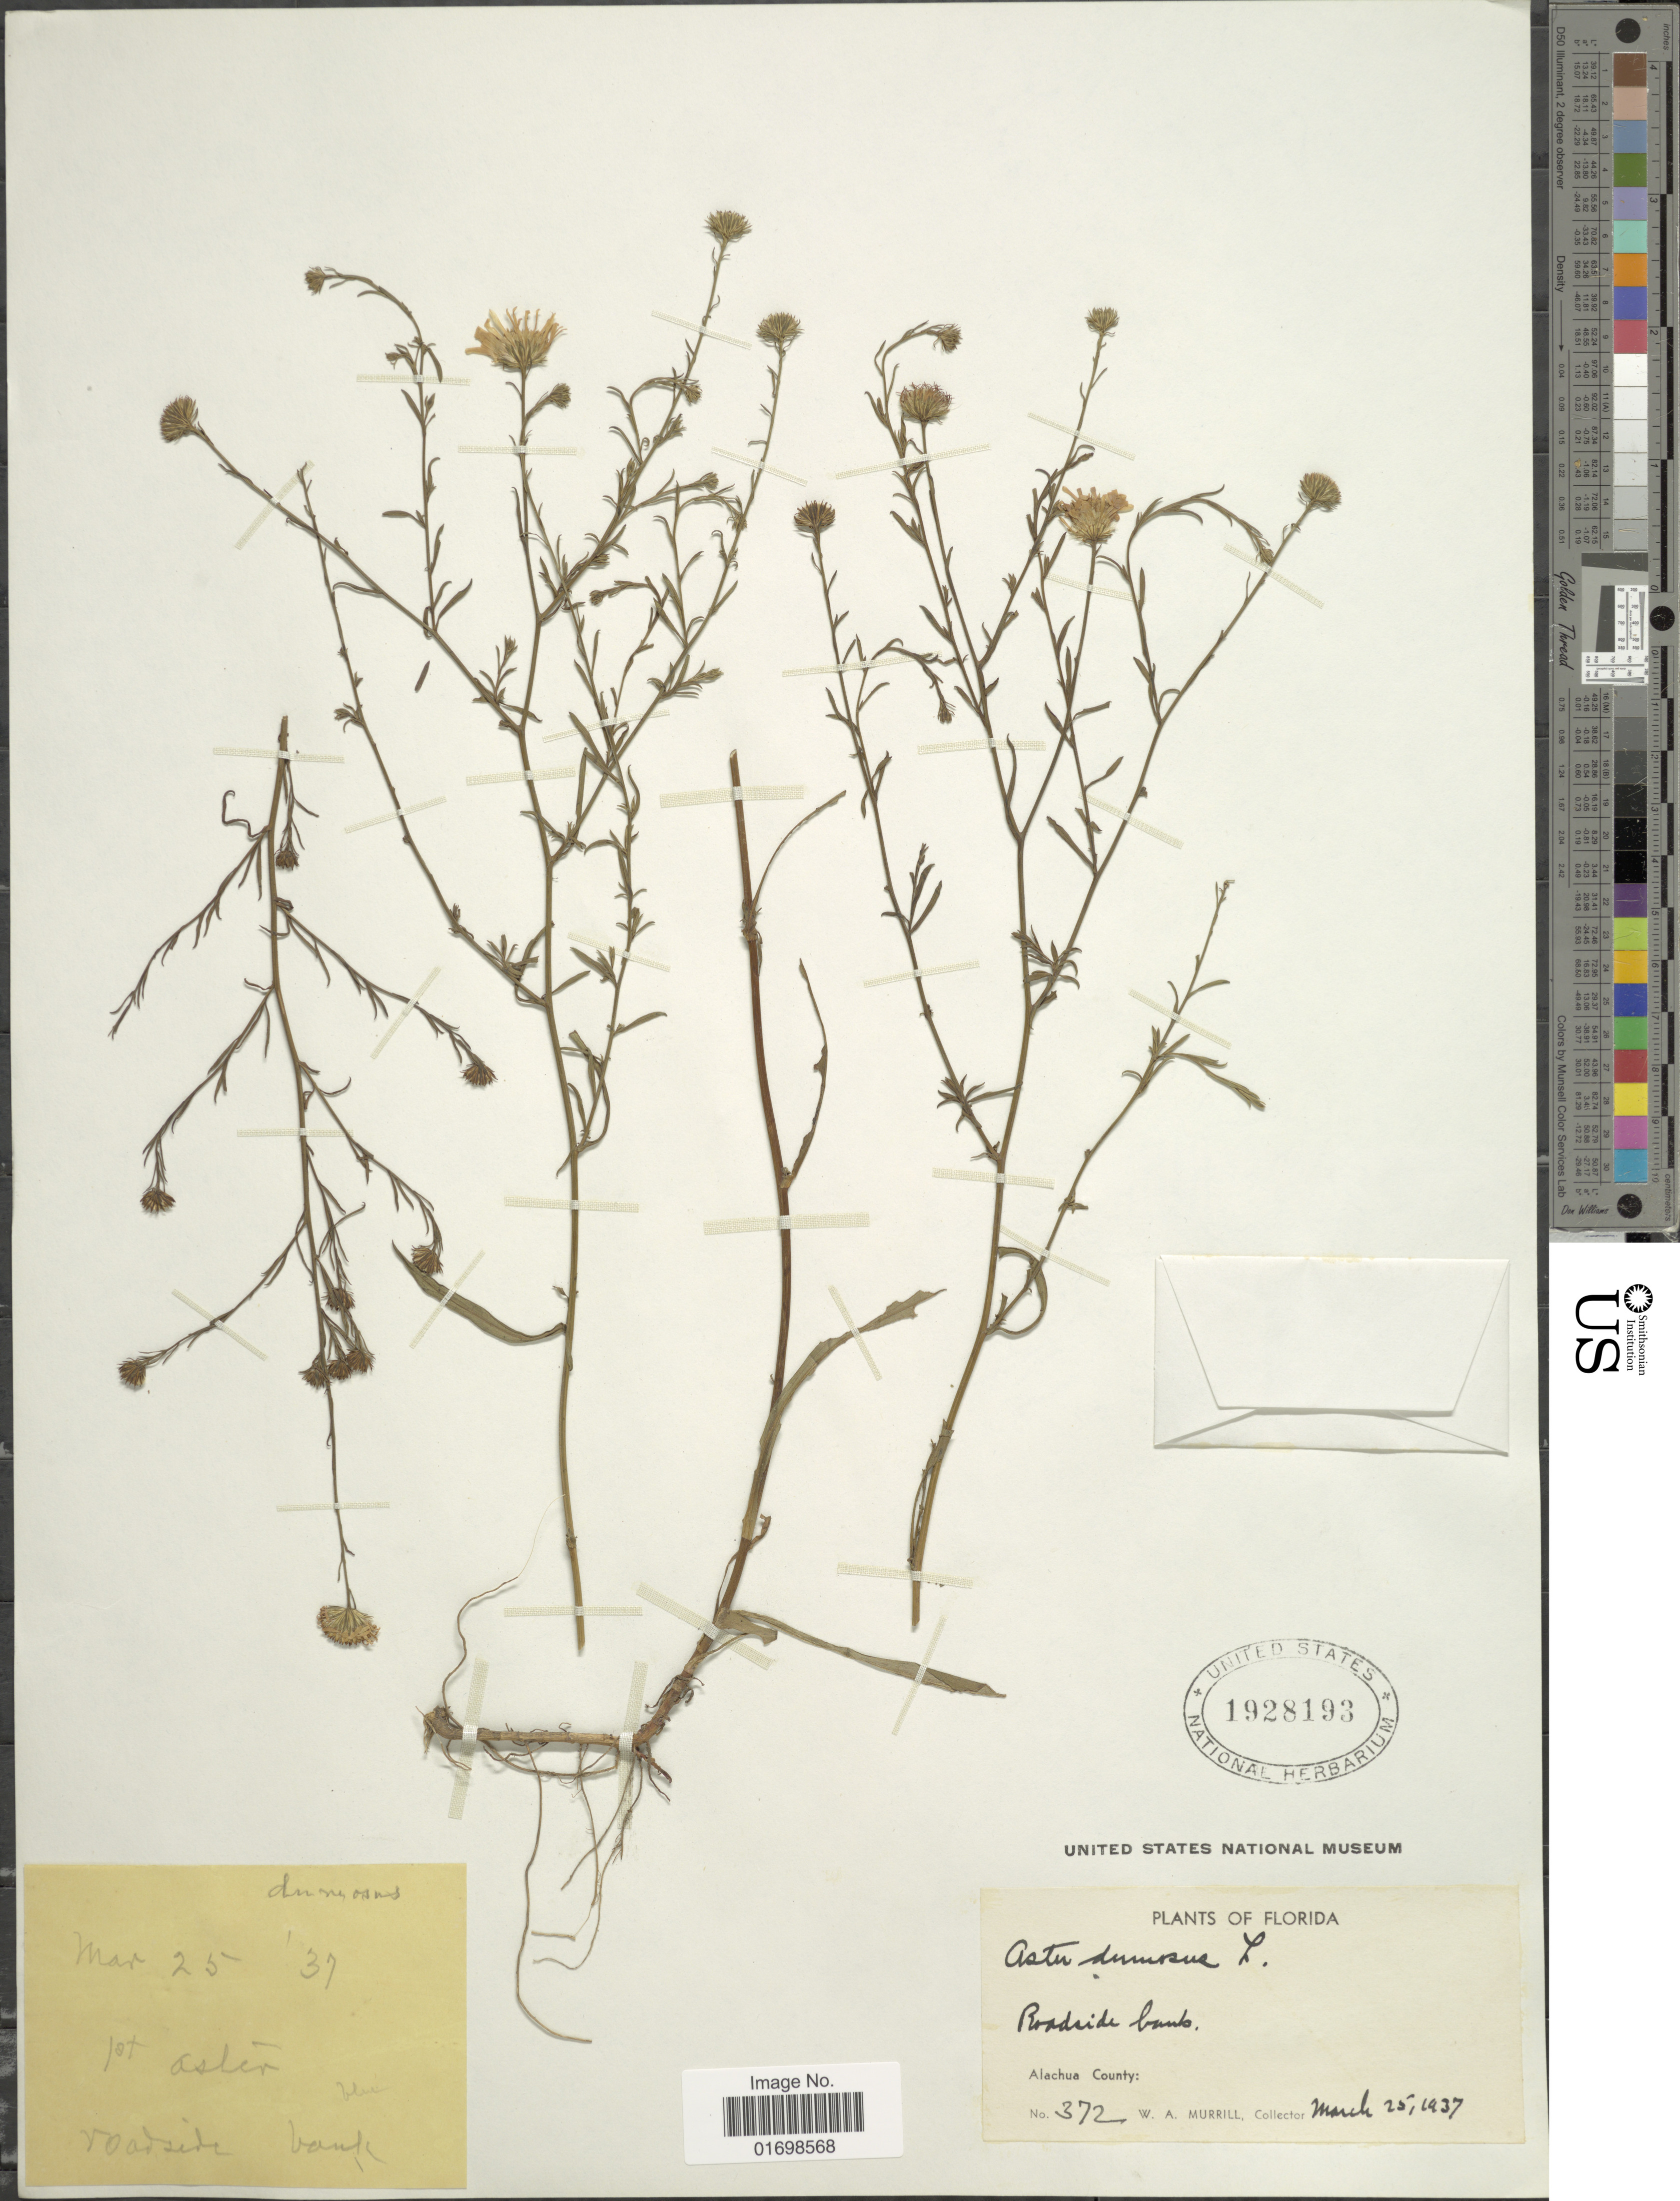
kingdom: Plantae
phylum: Tracheophyta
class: Magnoliopsida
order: Asterales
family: Asteraceae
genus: Symphyotrichum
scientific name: Symphyotrichum dumosum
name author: (L.) G.L. Nesom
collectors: W. A. Murrill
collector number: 372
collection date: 1937-03-25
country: United States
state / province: Florida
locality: Roadside bank, Alachua County.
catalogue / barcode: US 1928193